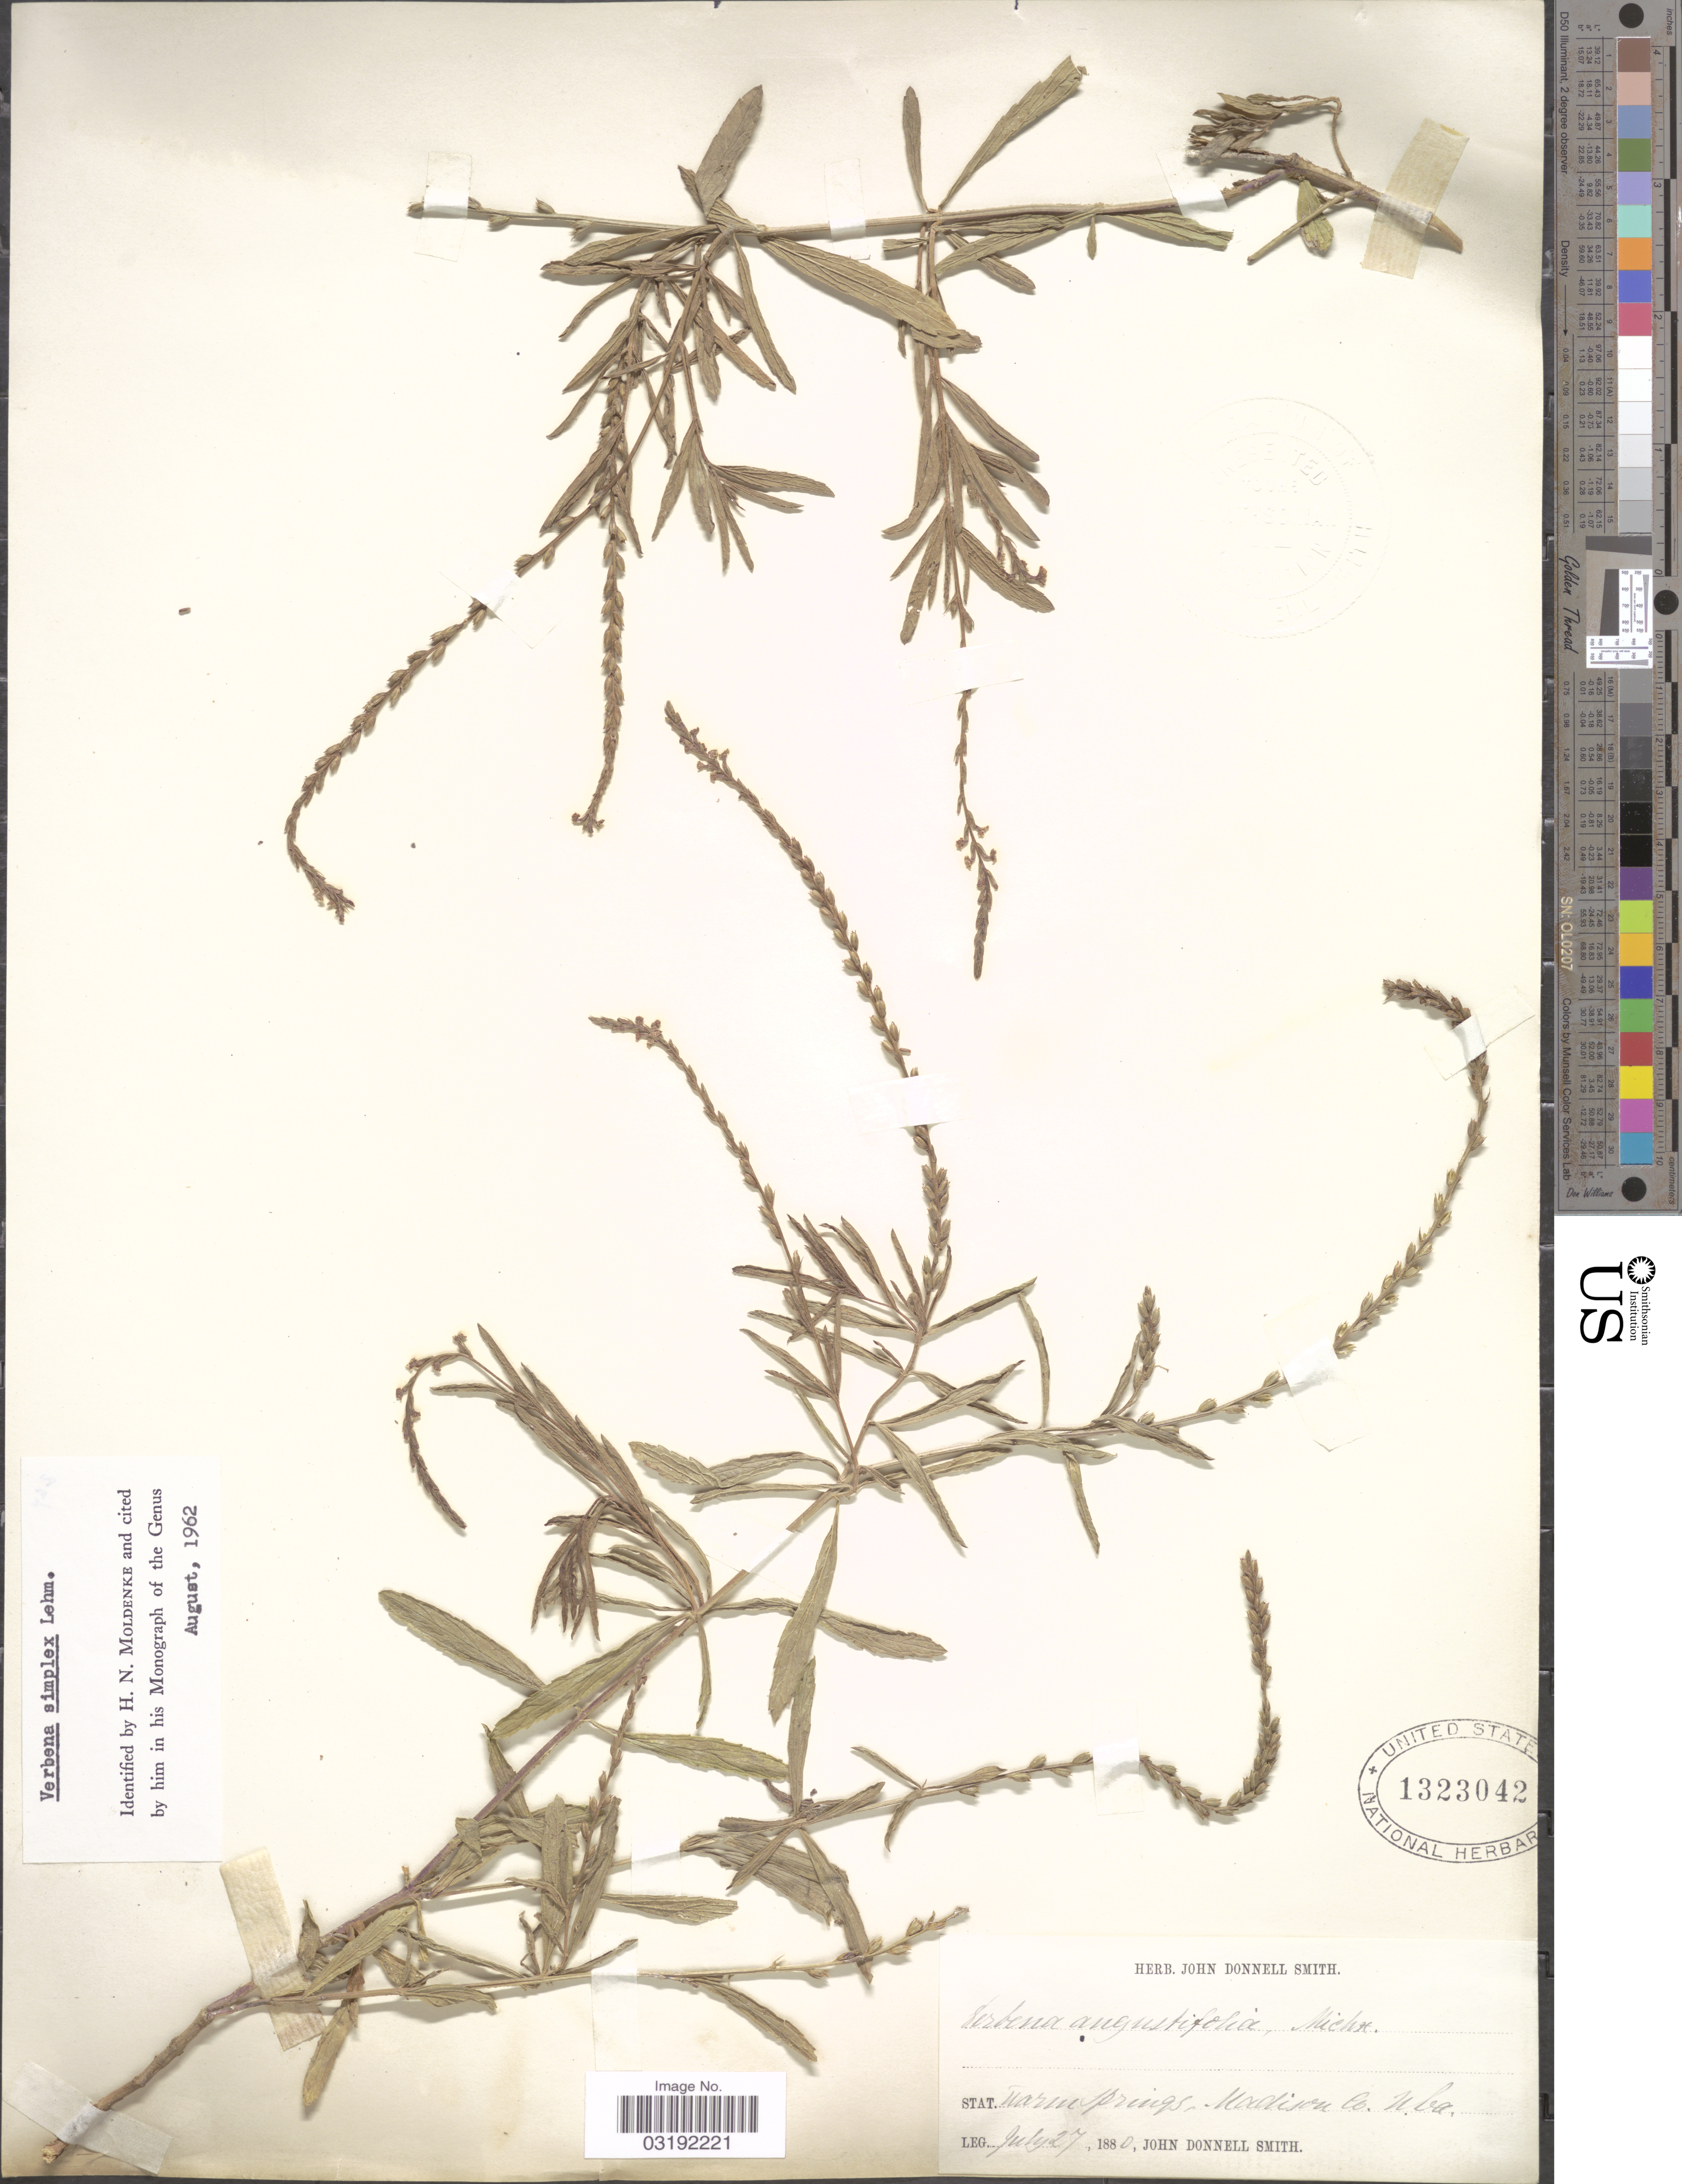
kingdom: Plantae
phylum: Tracheophyta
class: Magnoliopsida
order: Lamiales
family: Verbenaceae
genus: Verbena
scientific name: Verbena simplex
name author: F. Lehm.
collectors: J. Donnell Smith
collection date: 1880-07-27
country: United States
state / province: North Carolina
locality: Warm Springs, Madison Co.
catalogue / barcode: US 1323042